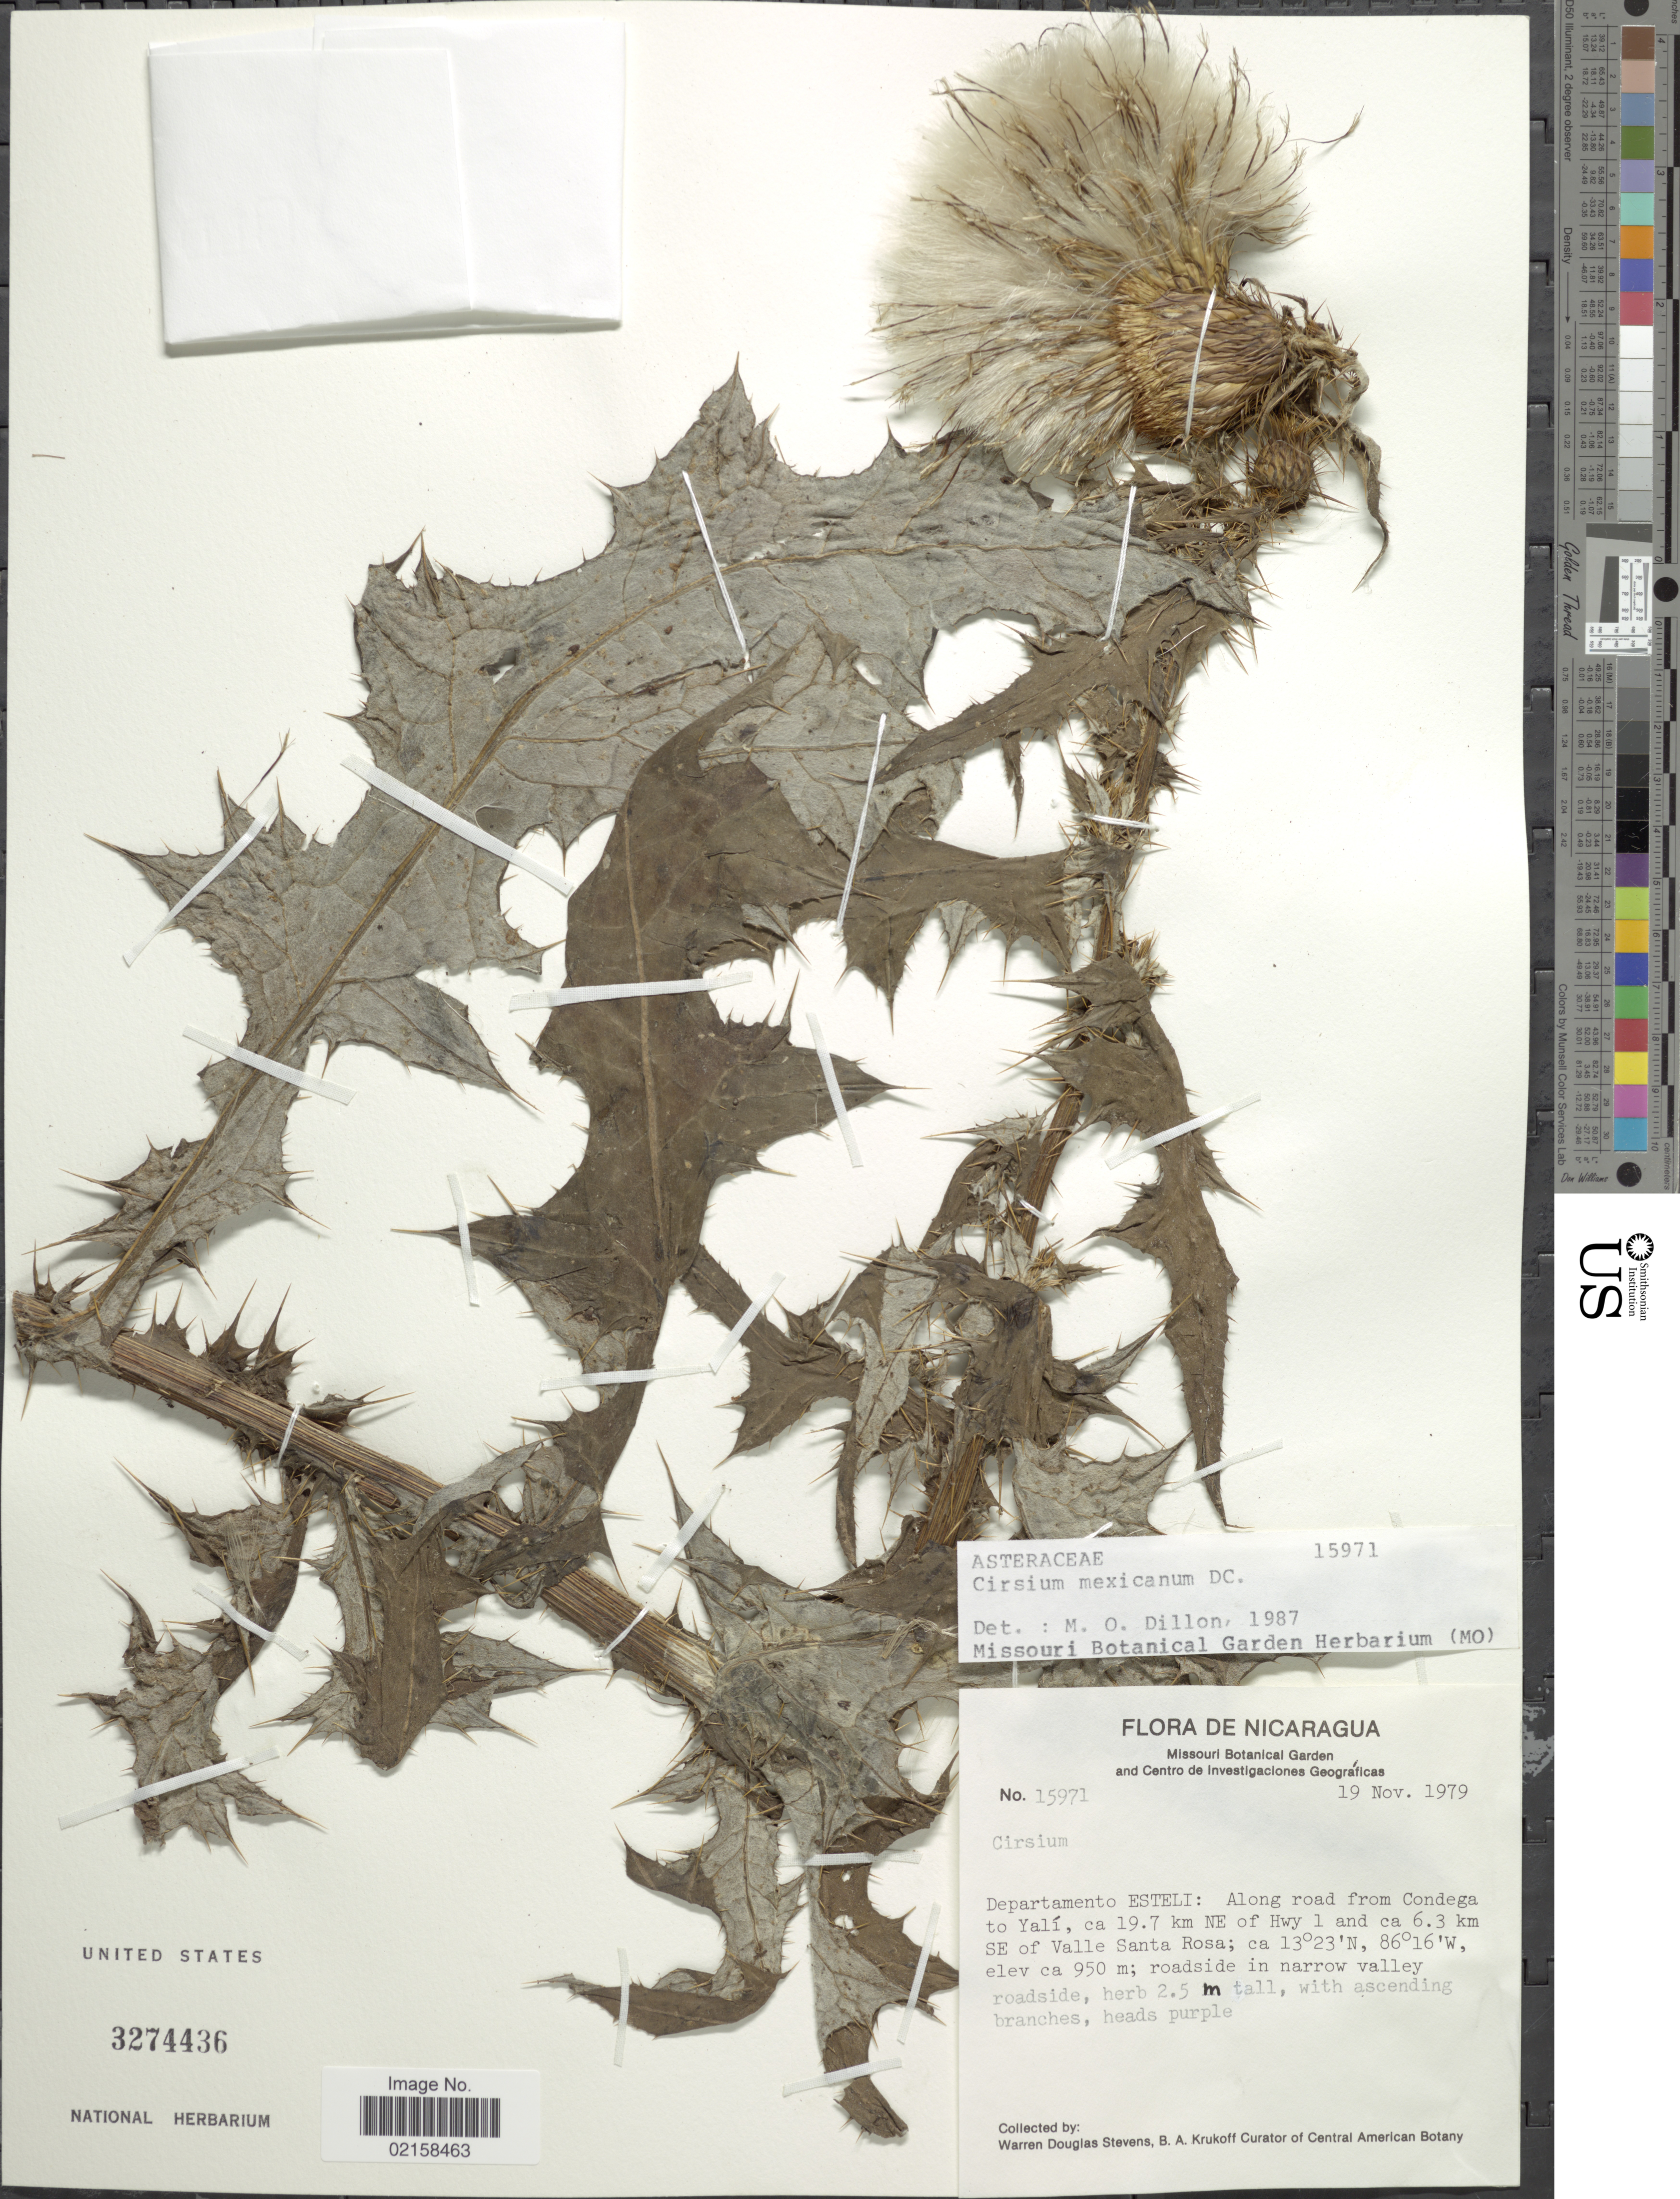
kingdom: Plantae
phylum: Tracheophyta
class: Magnoliopsida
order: Asterales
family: Asteraceae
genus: Cirsium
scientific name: Cirsium mexicanum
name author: DC.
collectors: W. D. Stevens & B. A. Krukoff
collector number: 15971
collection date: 1979-11-19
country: Nicaragua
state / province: Esteli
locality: Along road from Condega to Yali, ca 19.7 km NE of Hwy 1 and ca 6.3 km SE of Valle Santa Rosa; roadside in narrow valley roadside.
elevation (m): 950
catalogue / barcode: US 3274436